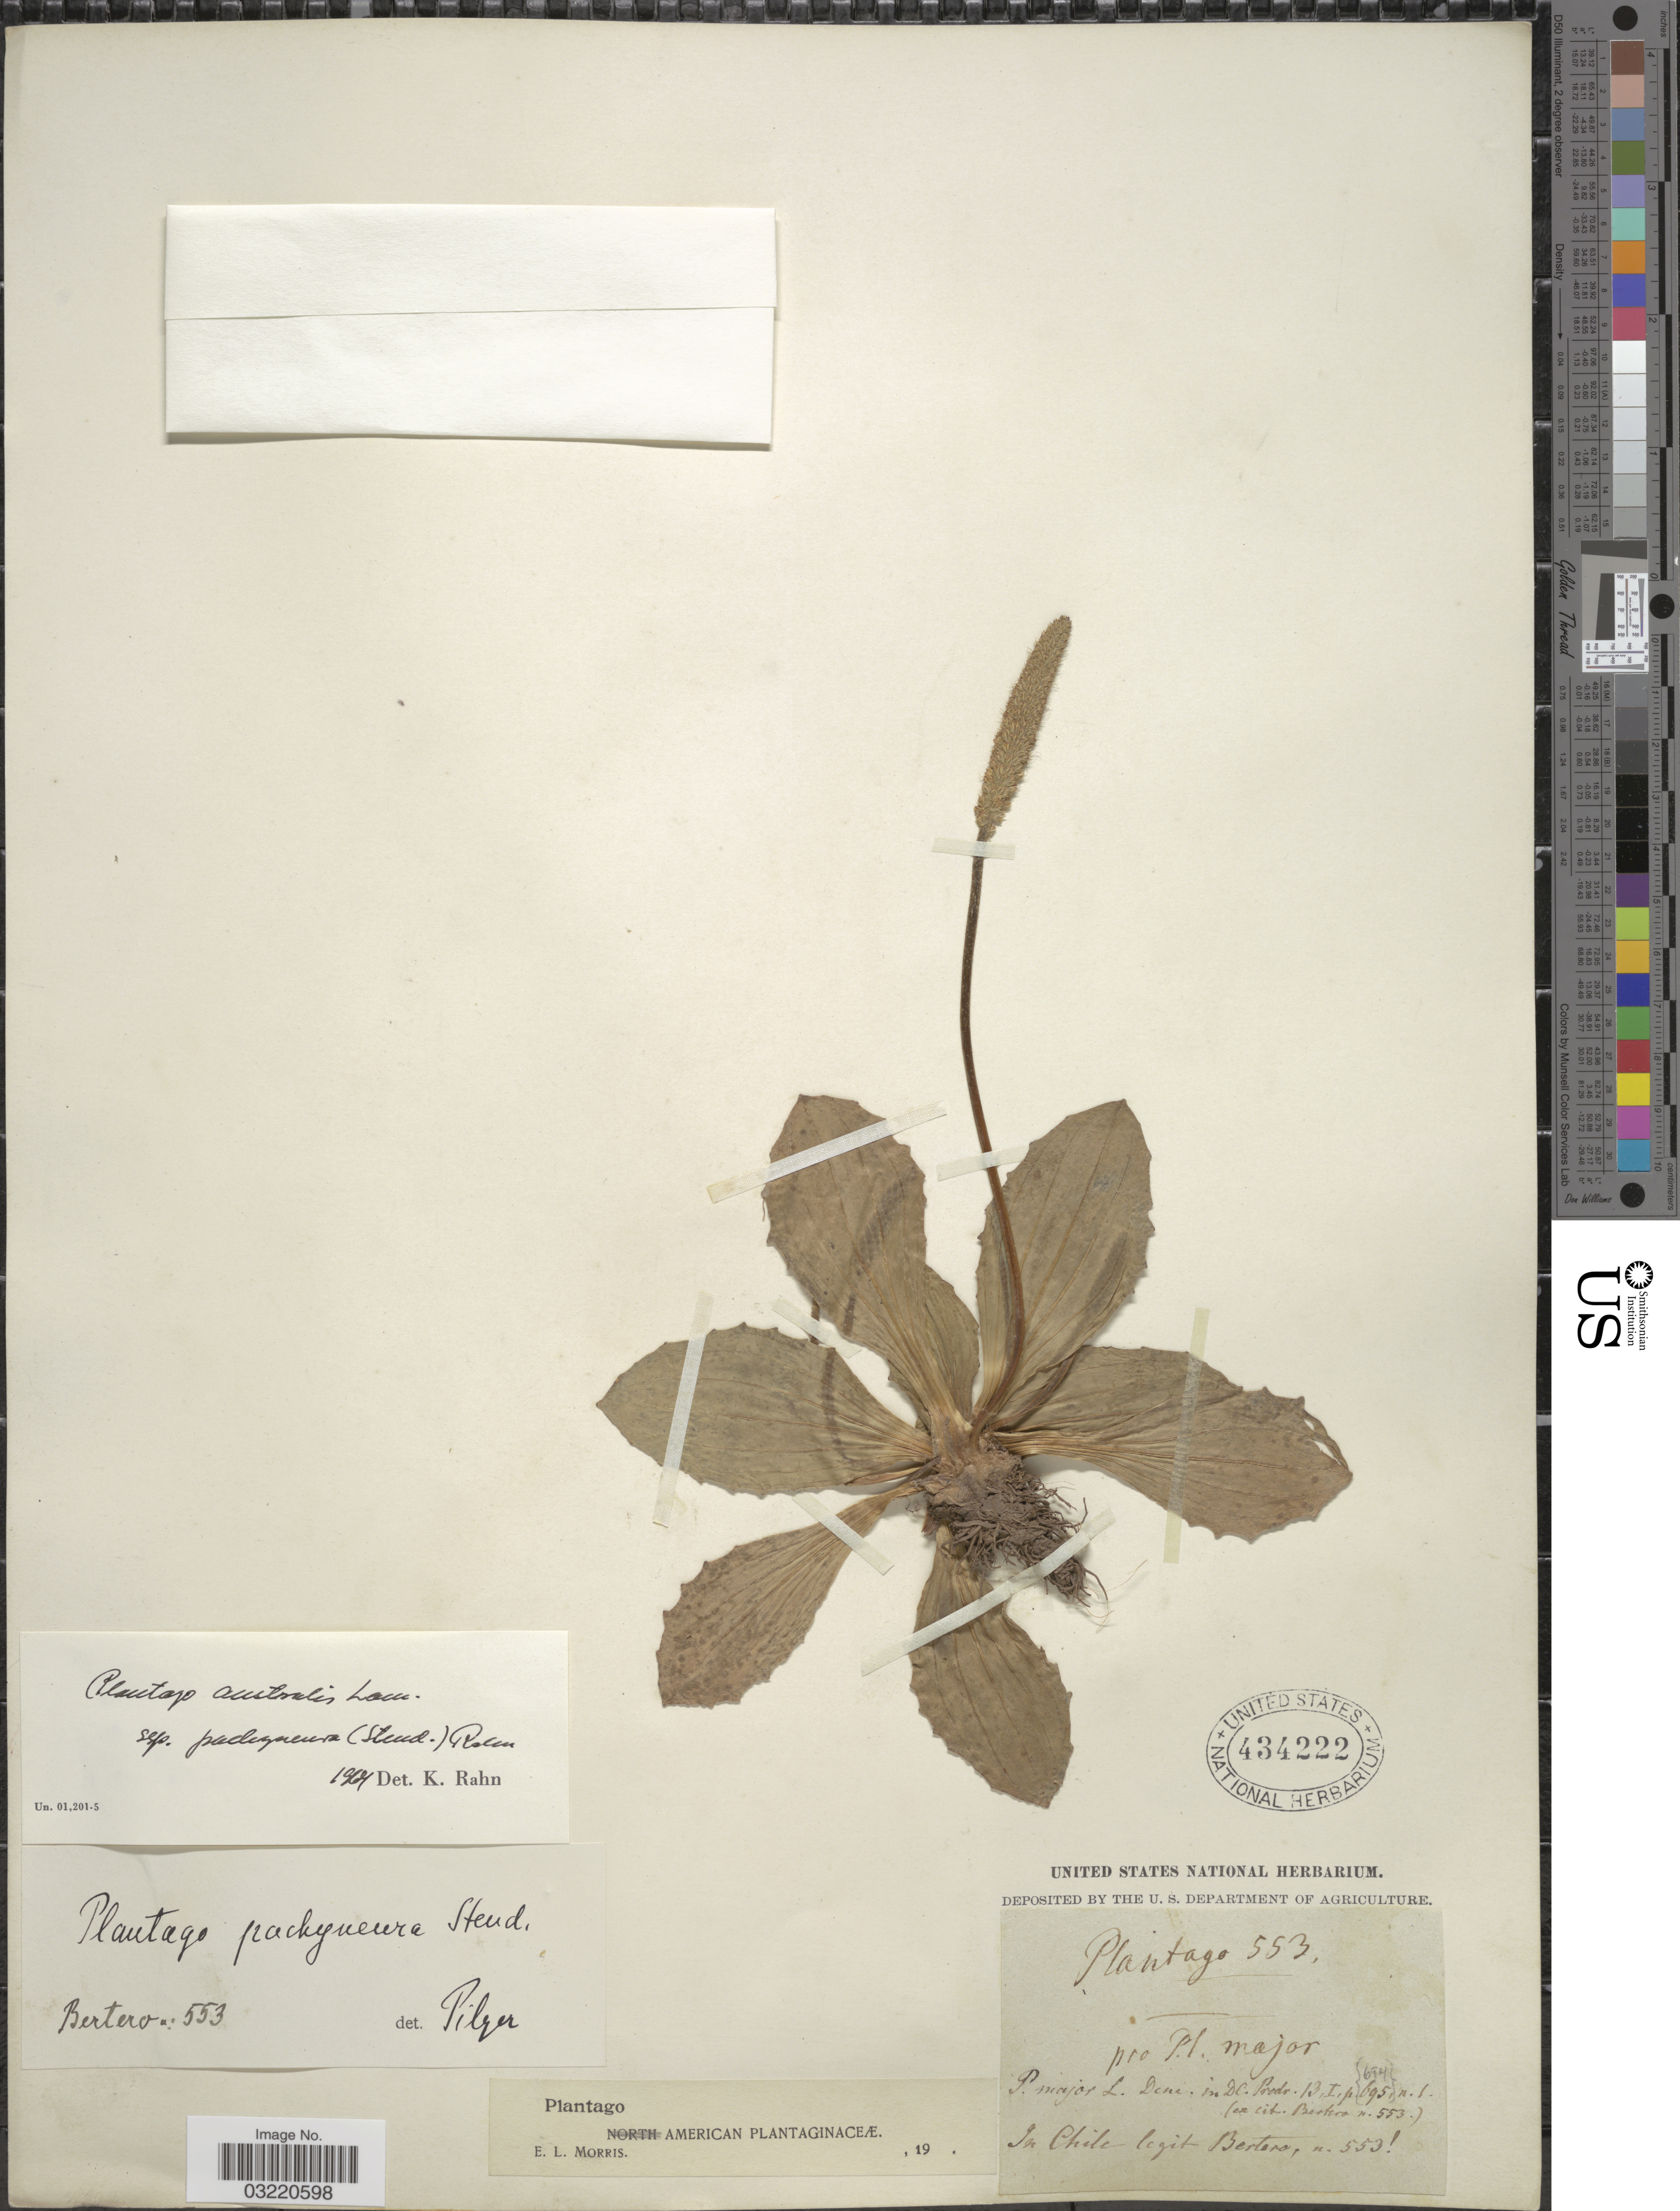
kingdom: Plantae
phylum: Tracheophyta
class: Magnoliopsida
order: Lamiales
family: Plantaginaceae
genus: Plantago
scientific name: Plantago australis subsp. pachyneura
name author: (Steud.) Rahn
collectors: Bertero, --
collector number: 553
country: Chile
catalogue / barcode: US 434222